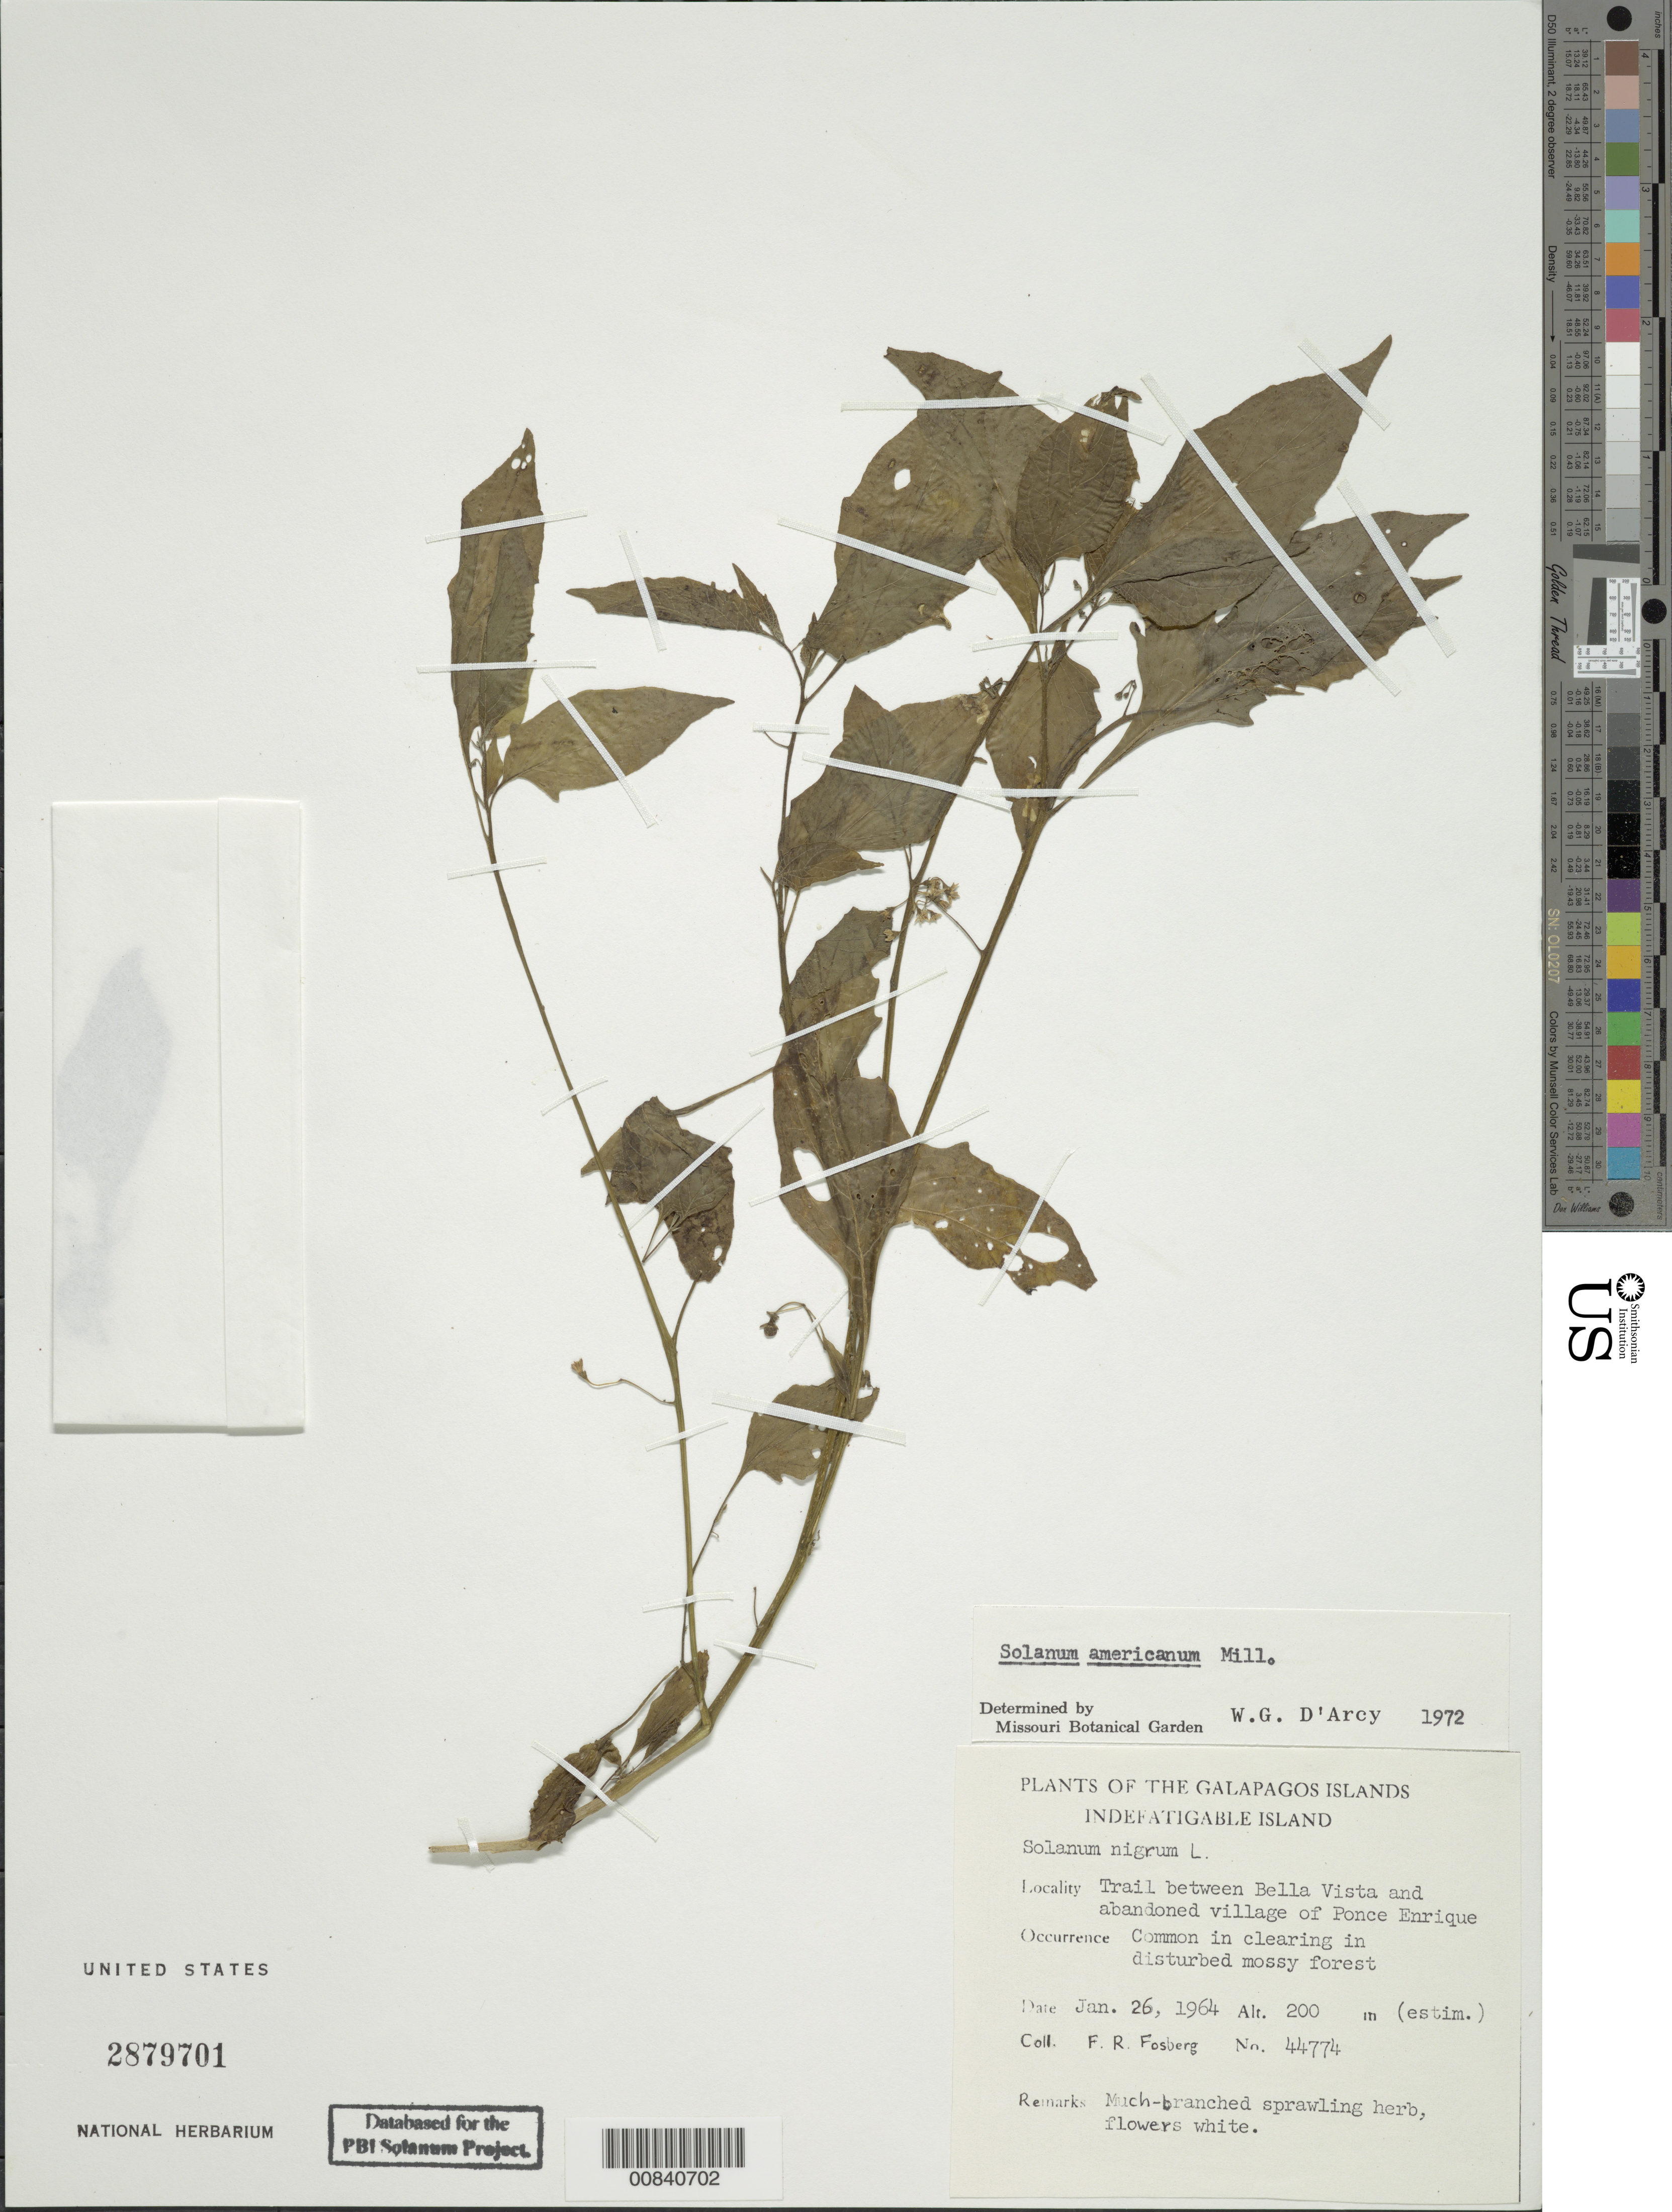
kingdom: Plantae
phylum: Tracheophyta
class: Magnoliopsida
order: Solanales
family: Solanaceae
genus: Solanum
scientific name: Solanum americanum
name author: Mill.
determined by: D'Arcy, W. G.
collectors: F. R. Fosberg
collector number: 44774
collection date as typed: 26 Jan 1964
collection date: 1964-01-26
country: Ecuador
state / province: Colón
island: Santa Cruz [Indefatigable, Chaves]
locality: Trail between Bella Vista and abandoned village of Pionce Enrique.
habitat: Common in clearing of disturbed mossy forest.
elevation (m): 200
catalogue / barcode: US 2879701